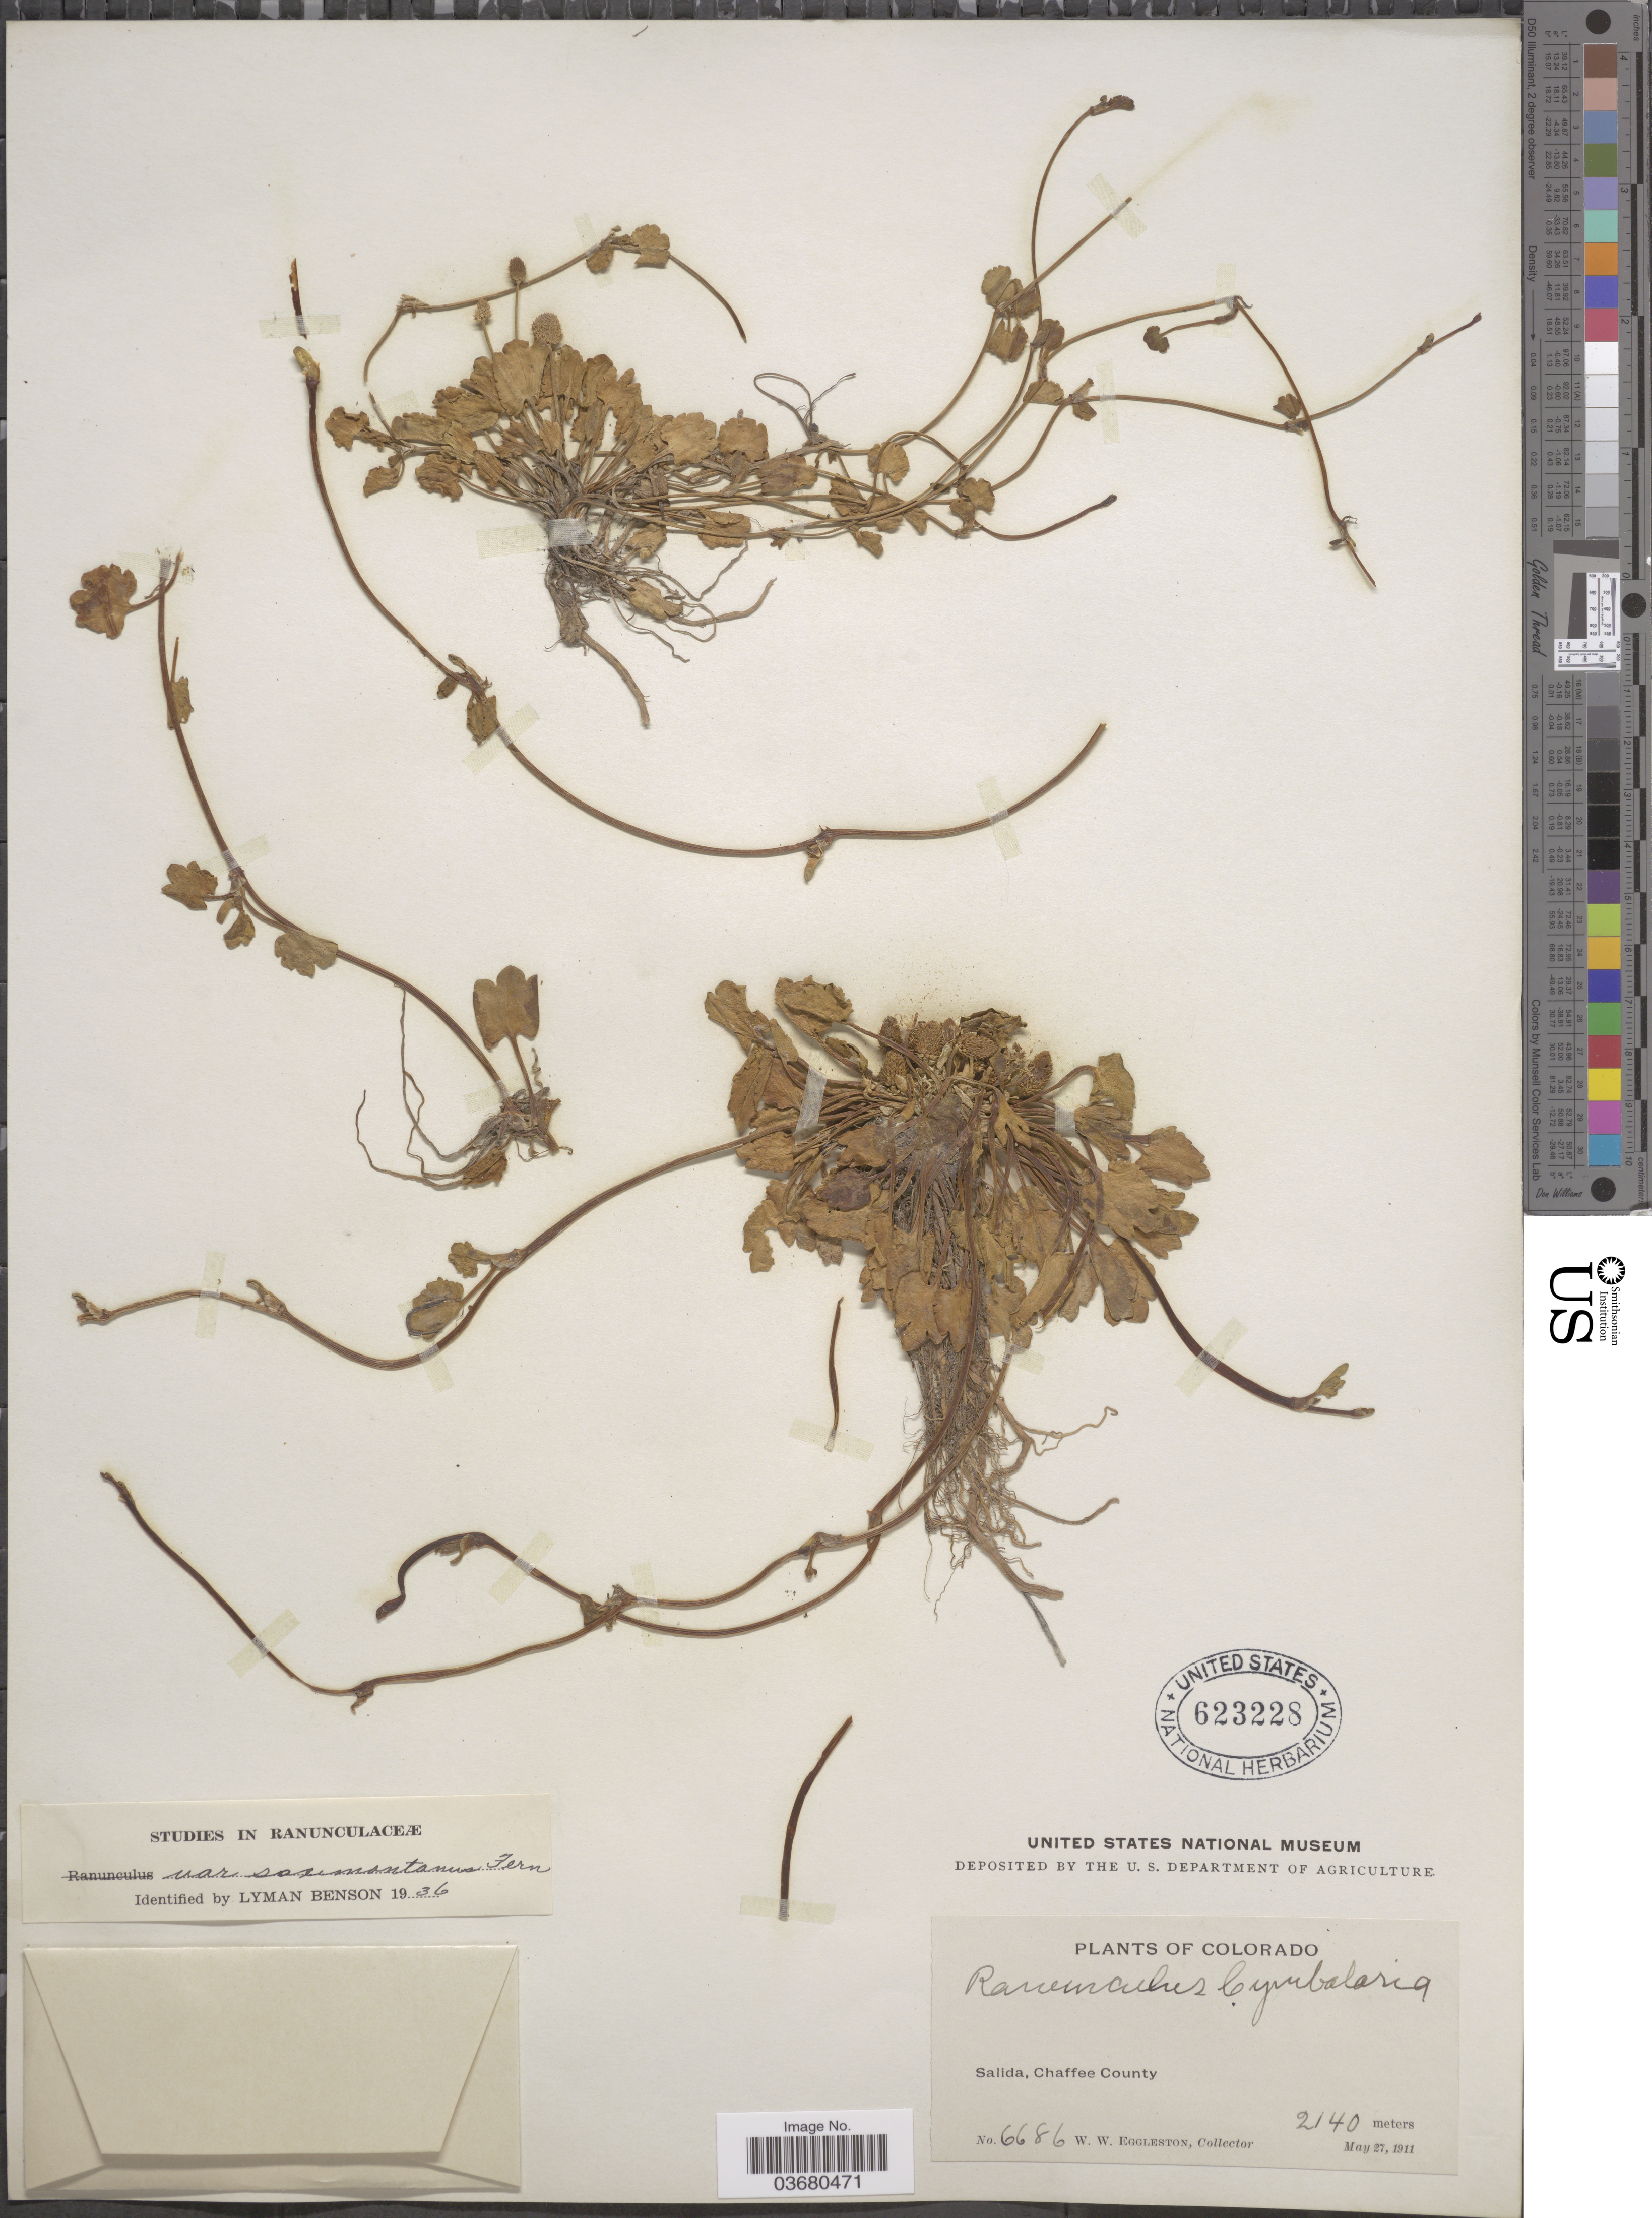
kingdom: Plantae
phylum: Tracheophyta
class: Magnoliopsida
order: Ranunculales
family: Ranunculaceae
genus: Halerpestes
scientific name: Halerpestes cymbalaria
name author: (Pursh) Greene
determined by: Strong, M. T., (US), Smithsonian Institution - National Museum of Natural History (UNITED STATES)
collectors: W. W. Eggleston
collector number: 6686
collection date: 1911-05-27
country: United States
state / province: Colorado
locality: Salida, Chaffee County.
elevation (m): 2140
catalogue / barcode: US 623228